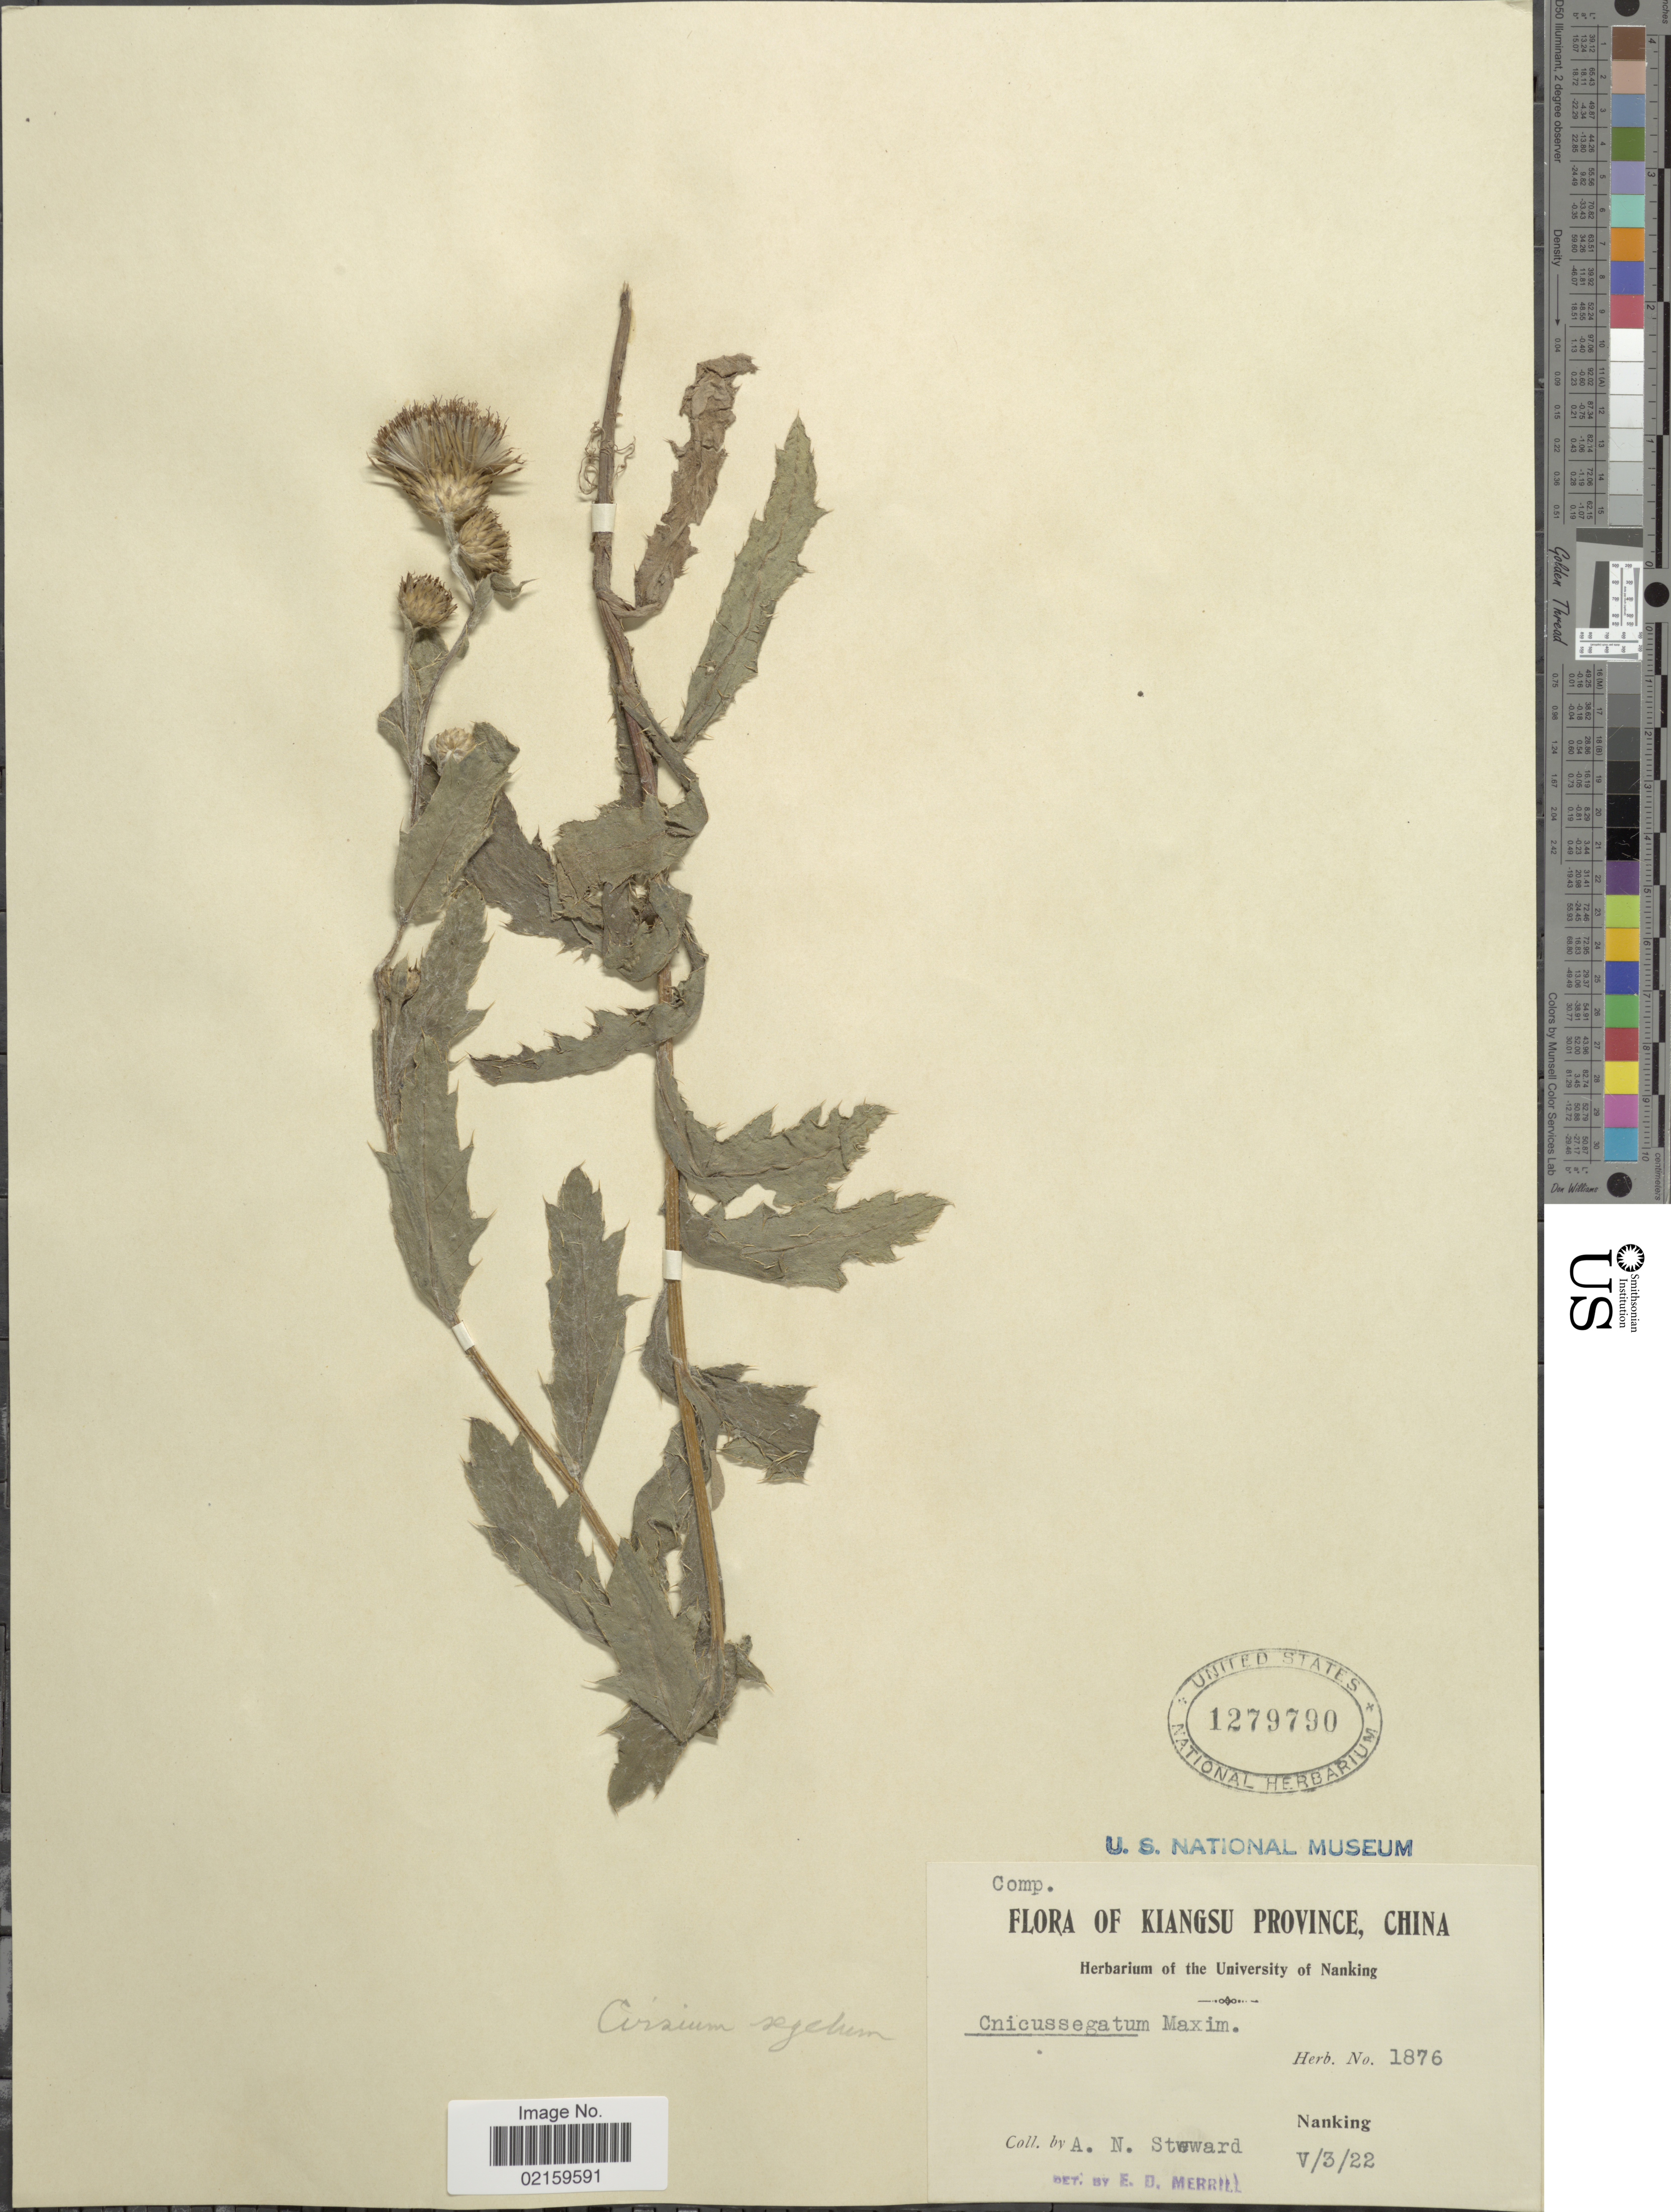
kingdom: Plantae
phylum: Tracheophyta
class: Magnoliopsida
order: Asterales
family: Asteraceae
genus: Breea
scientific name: Breea segeta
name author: (Bunge) Kitam.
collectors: A. N. Steward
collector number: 1876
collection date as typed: Transcribed d/m/y: 3/5/22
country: China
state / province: Jiangsu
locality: Kiangsu Province. Nanking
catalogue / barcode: US 1279790